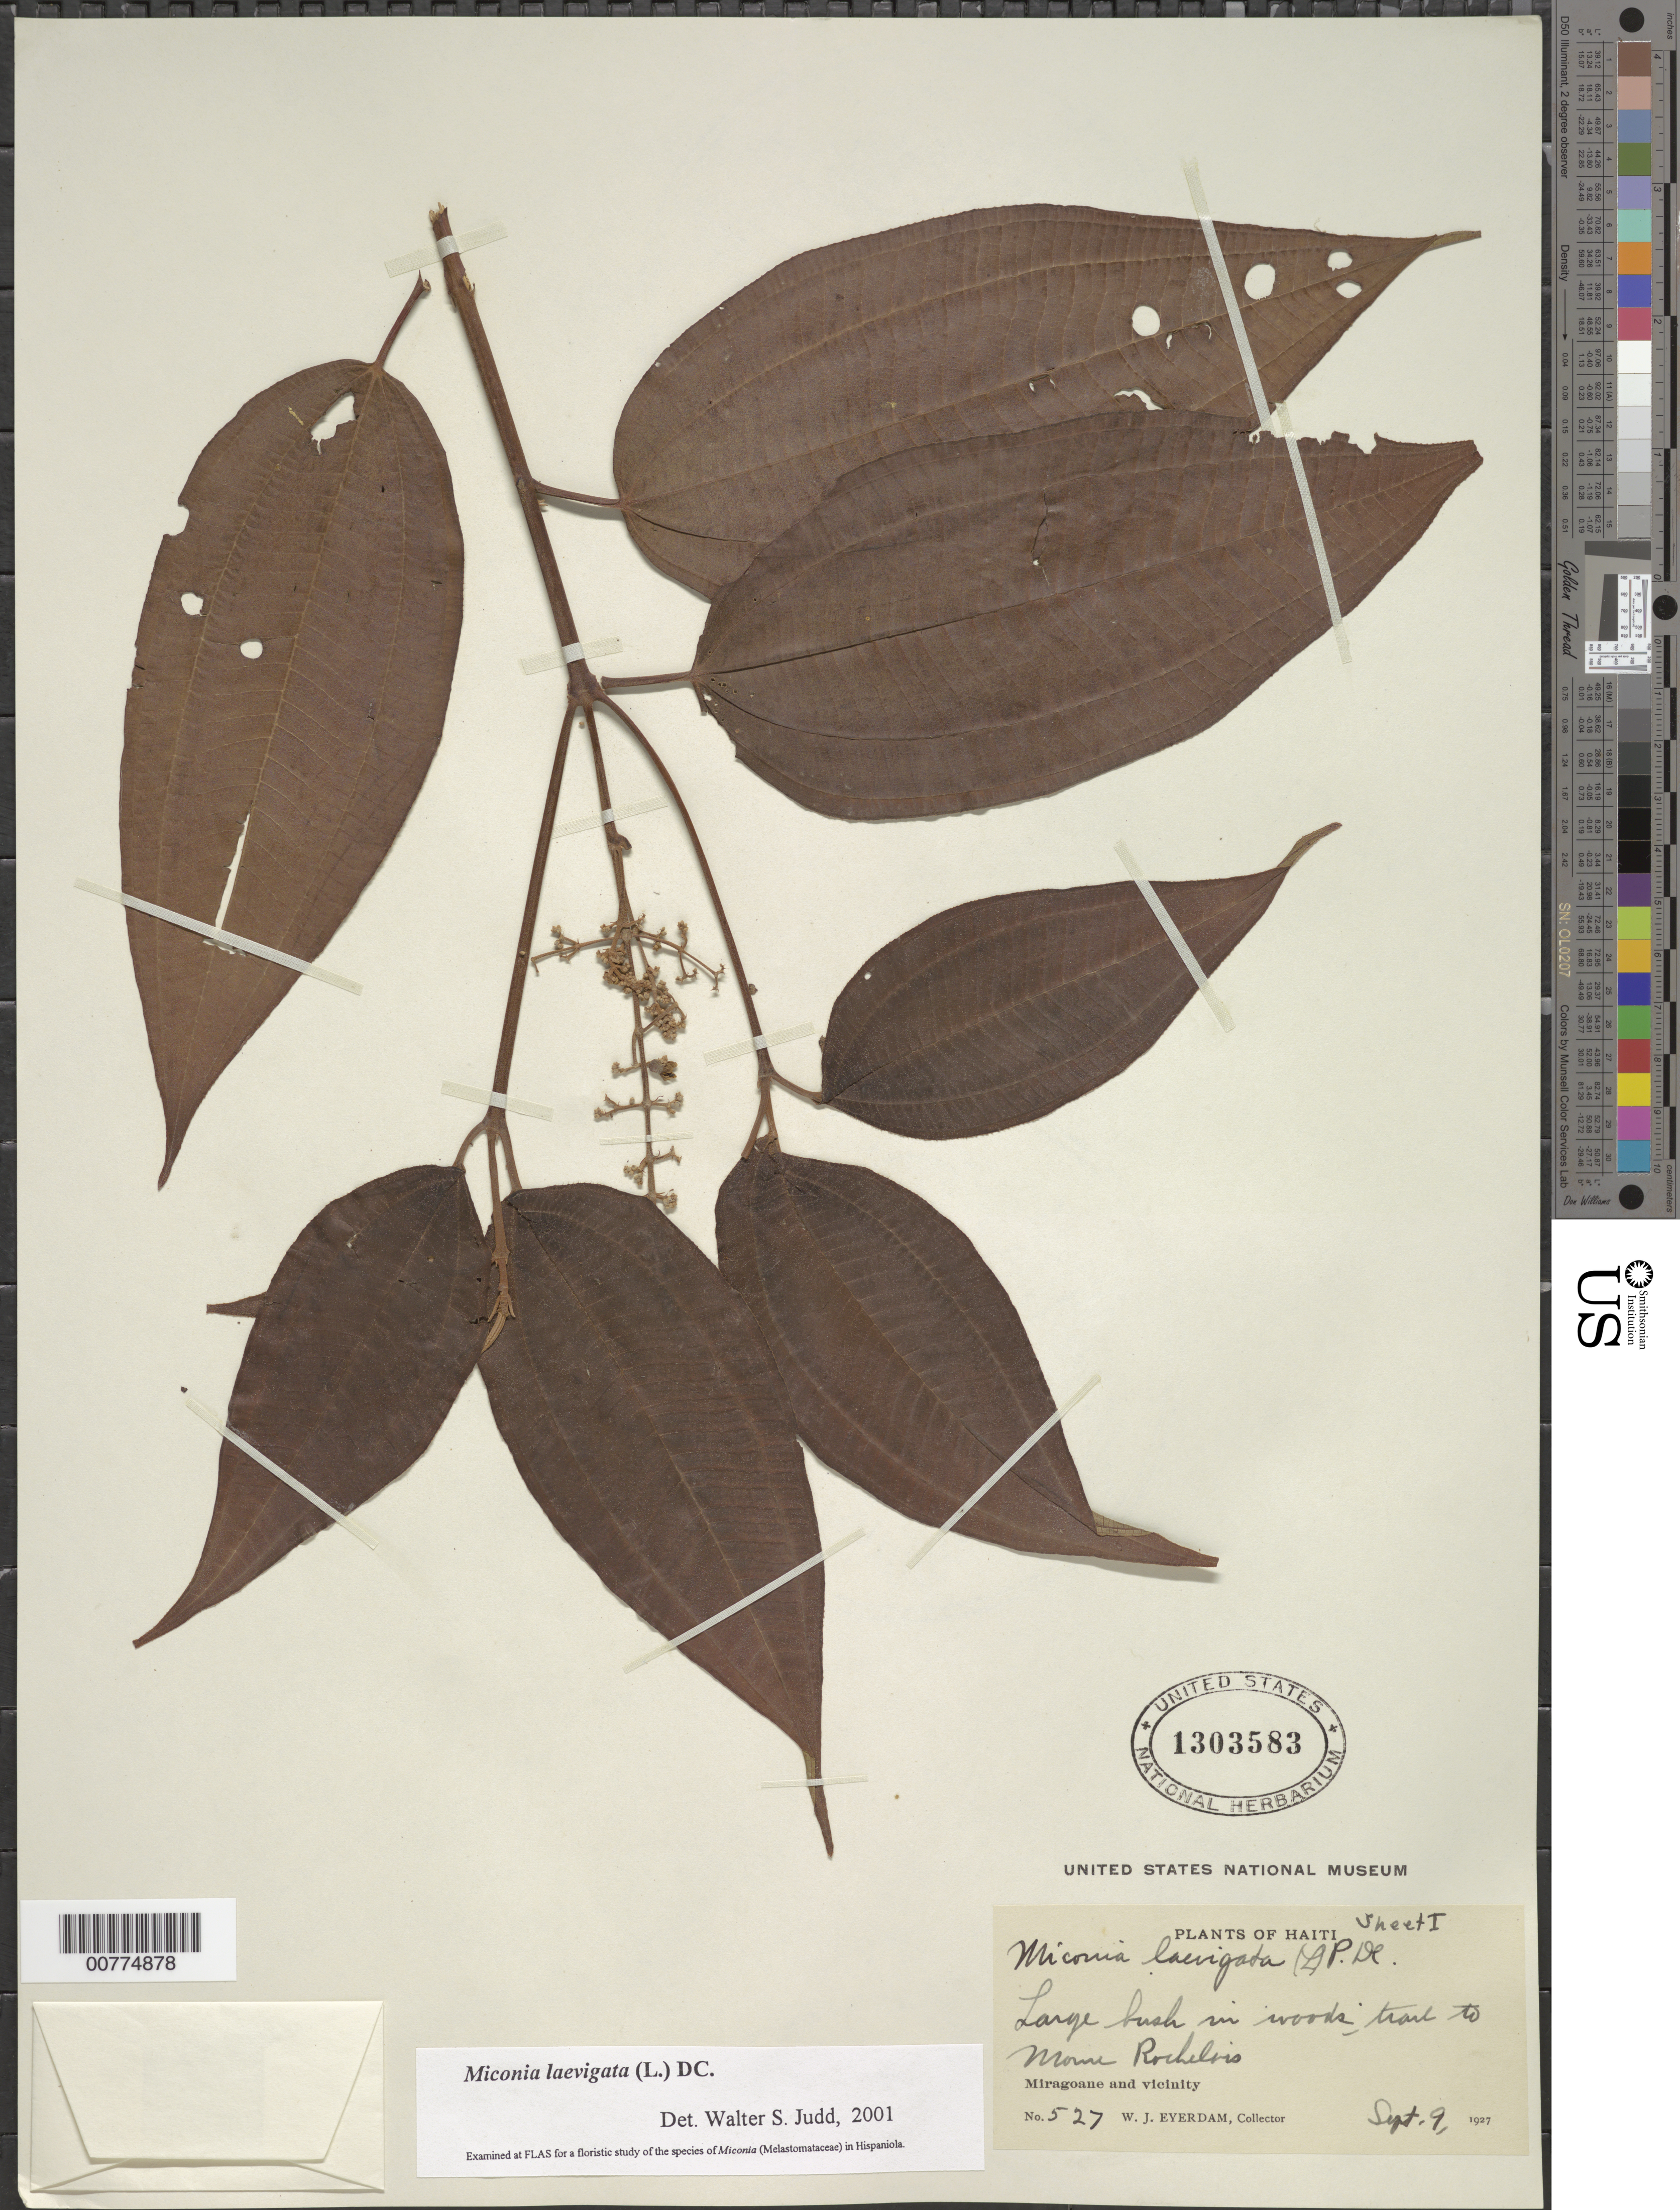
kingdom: Plantae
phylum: Tracheophyta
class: Magnoliopsida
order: Myrtales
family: Melastomataceae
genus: Miconia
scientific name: Miconia laevigata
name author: (L.) D. Don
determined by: Judd, Walter S.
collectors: W. J. Eyerdam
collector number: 527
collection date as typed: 09 Sep 1927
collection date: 1927-09-09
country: Haiti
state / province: Grand'Anse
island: Hispaniola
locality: Miragoane and vicinity, trail to Morne Rochelois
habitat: In woods.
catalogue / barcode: US 1303583